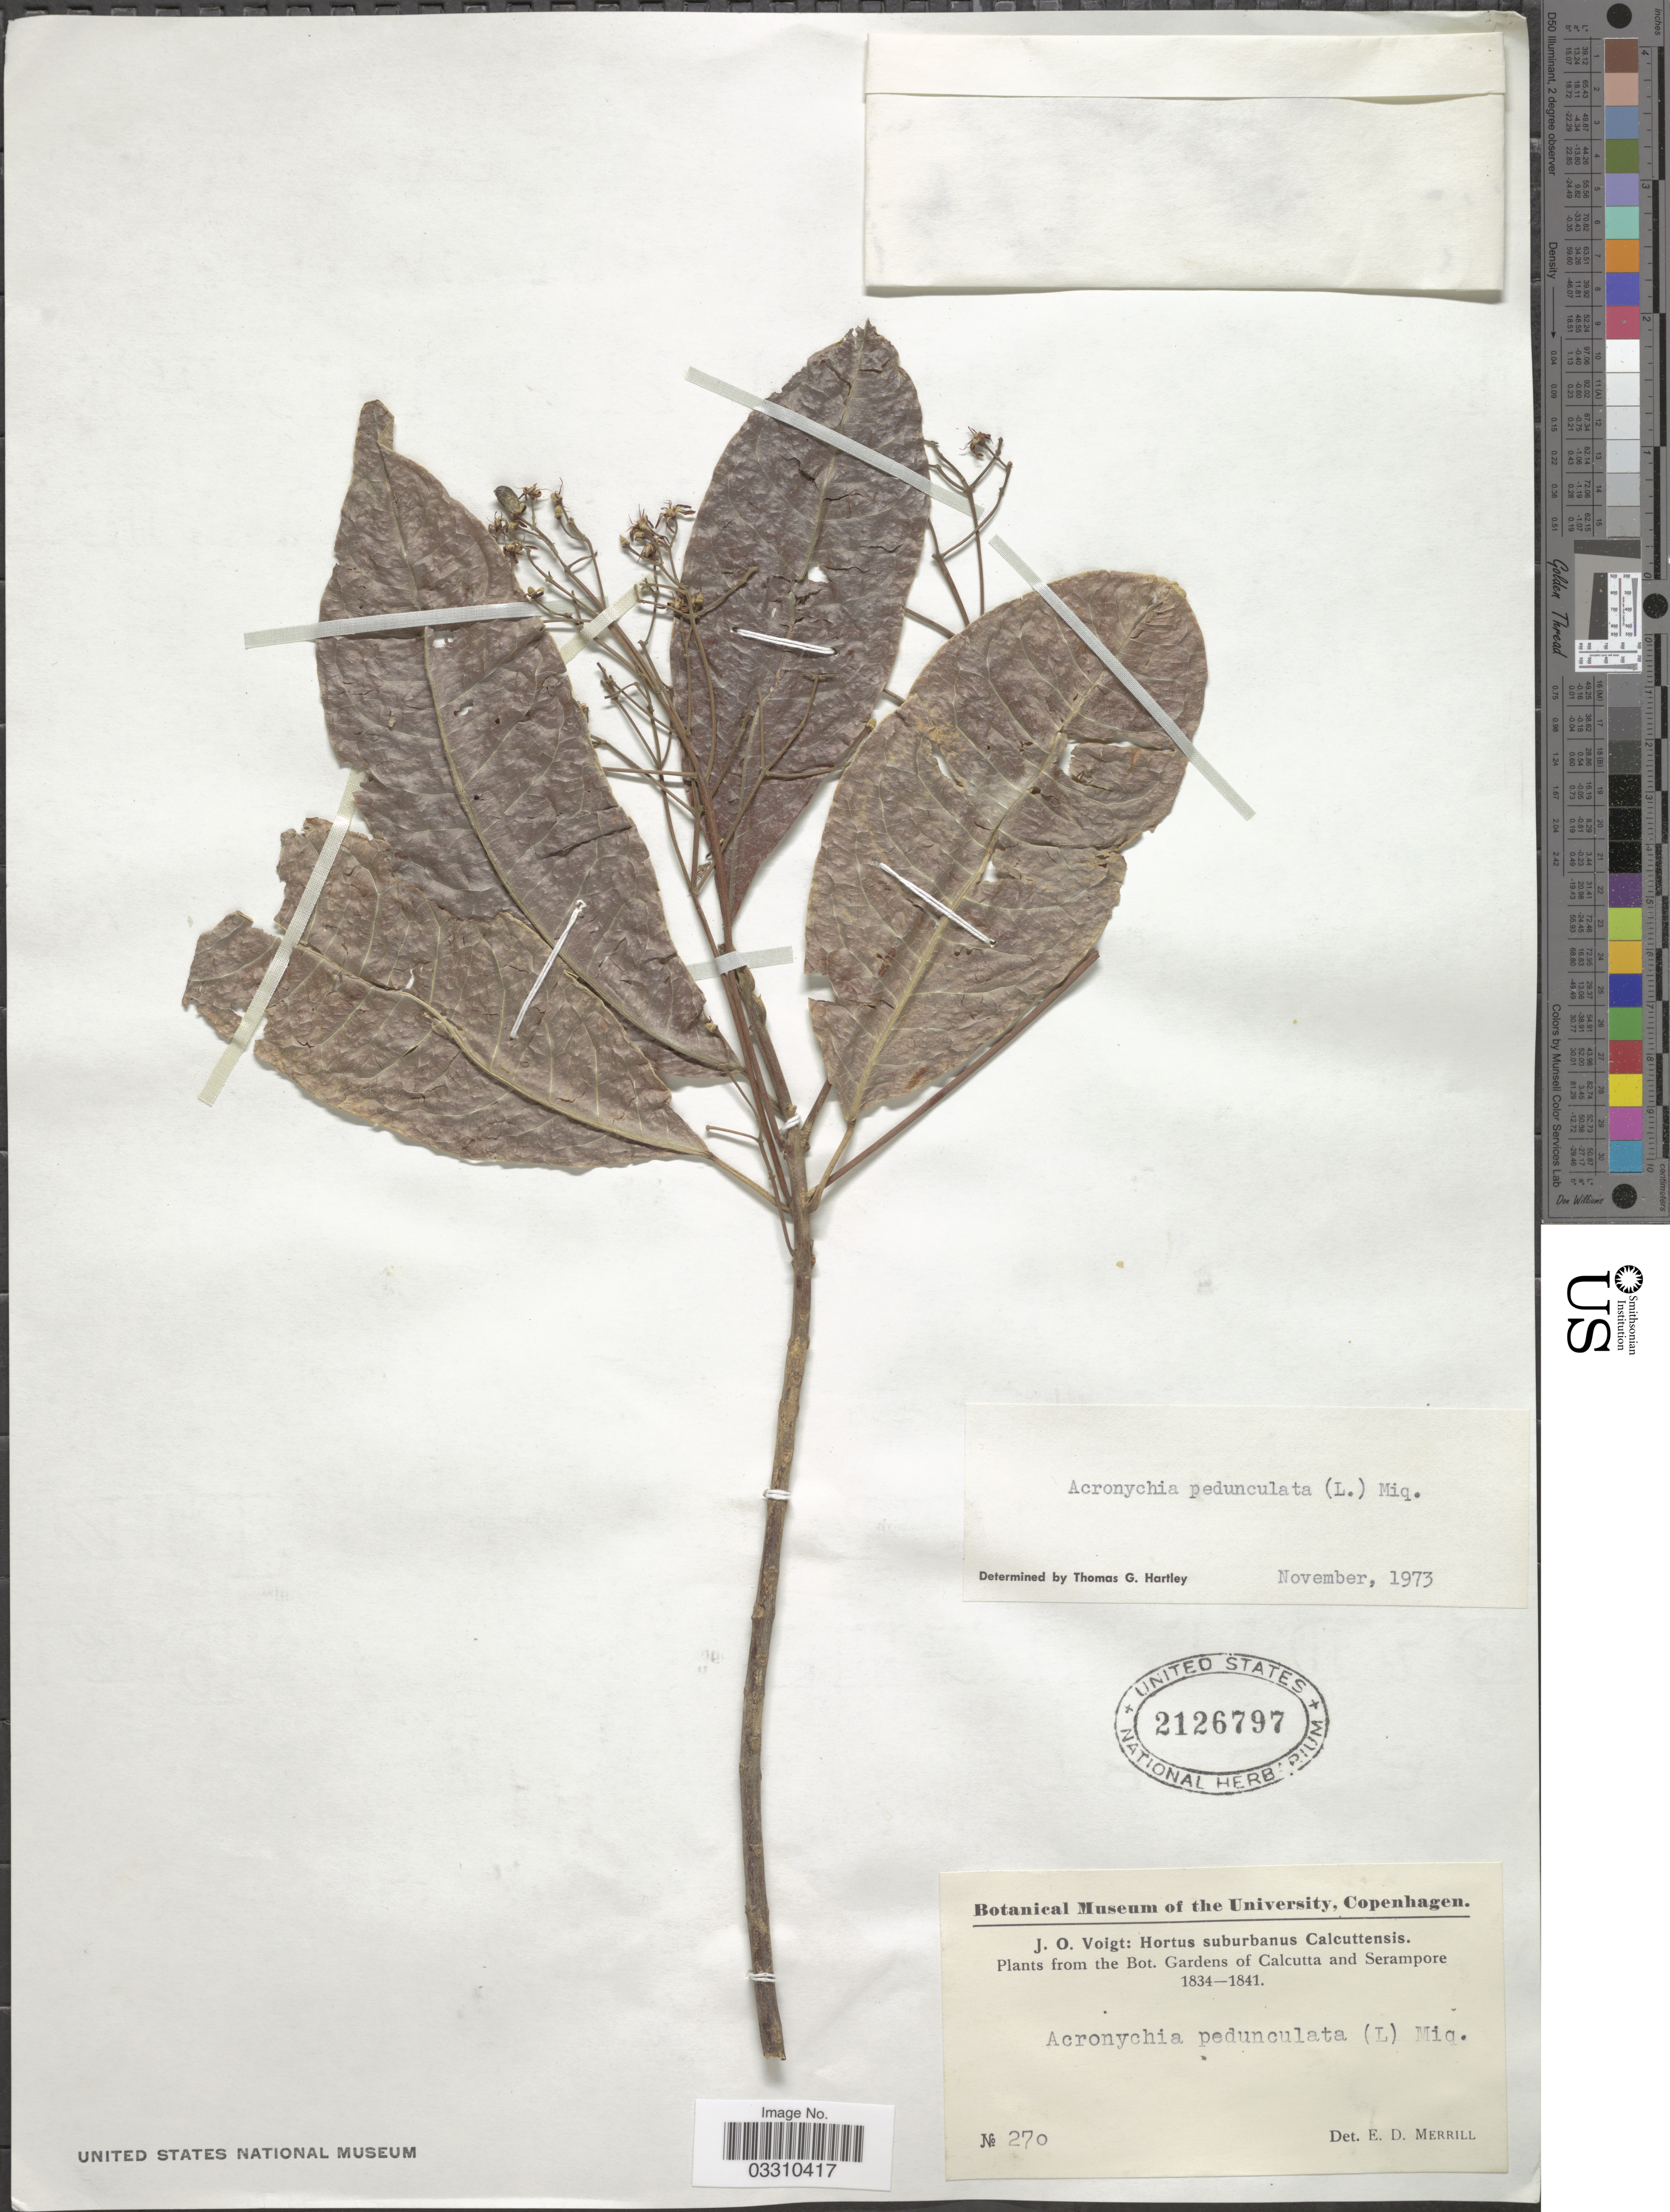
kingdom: Plantae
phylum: Tracheophyta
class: Magnoliopsida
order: Sapindales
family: Rutaceae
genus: Acronychia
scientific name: Acronychia pedunculata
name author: (L.) Miq.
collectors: J. O. Voigt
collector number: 270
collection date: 1834/1841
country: India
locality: Hortus suburbanus Calcuttensis. The Bot. Gardens of Calcutta and Serampore.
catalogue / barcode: US 2126797